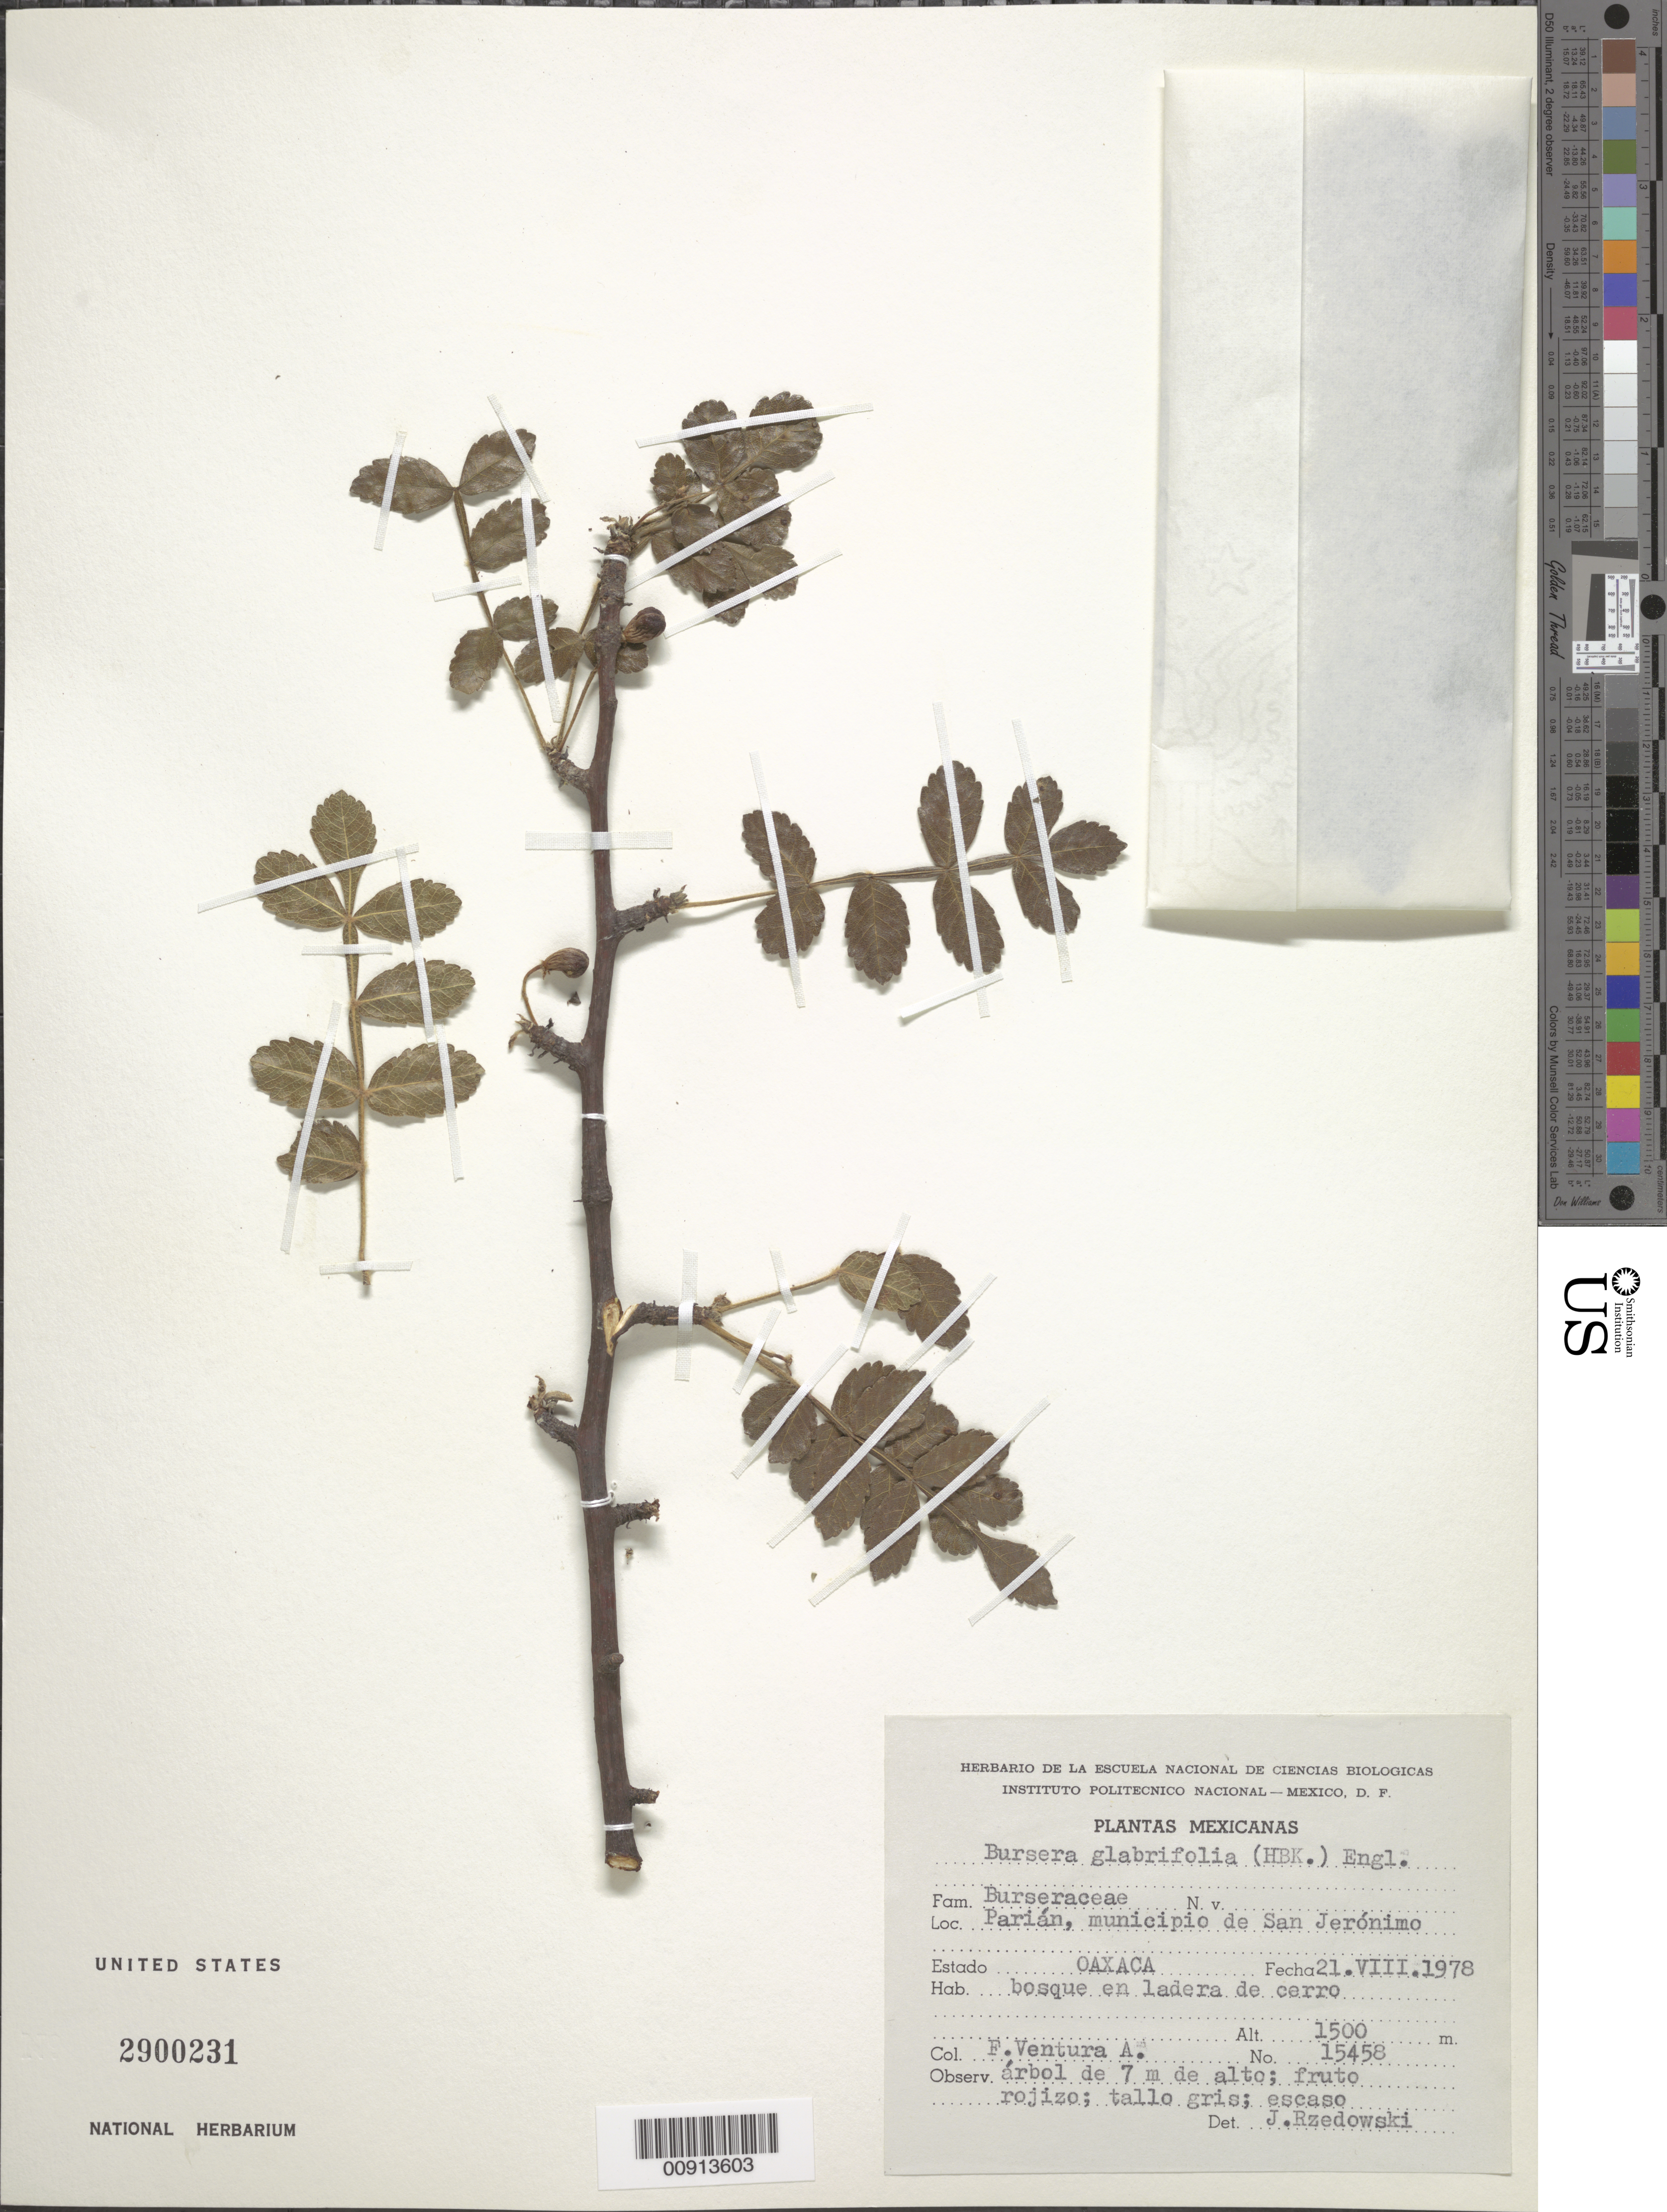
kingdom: Plantae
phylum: Tracheophyta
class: Magnoliopsida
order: Sapindales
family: Burseraceae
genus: Bursera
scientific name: Bursera glabrifolia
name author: (Kunth) Engl.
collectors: F. Ventura A.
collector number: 15458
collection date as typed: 21 Aug 1978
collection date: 1978-08-21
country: Mexico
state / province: Oaxaca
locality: Parián, municipio de San Jerónimo, Estado Oaxaca.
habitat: Bosque en ladera de cerro.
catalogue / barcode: US 2900231